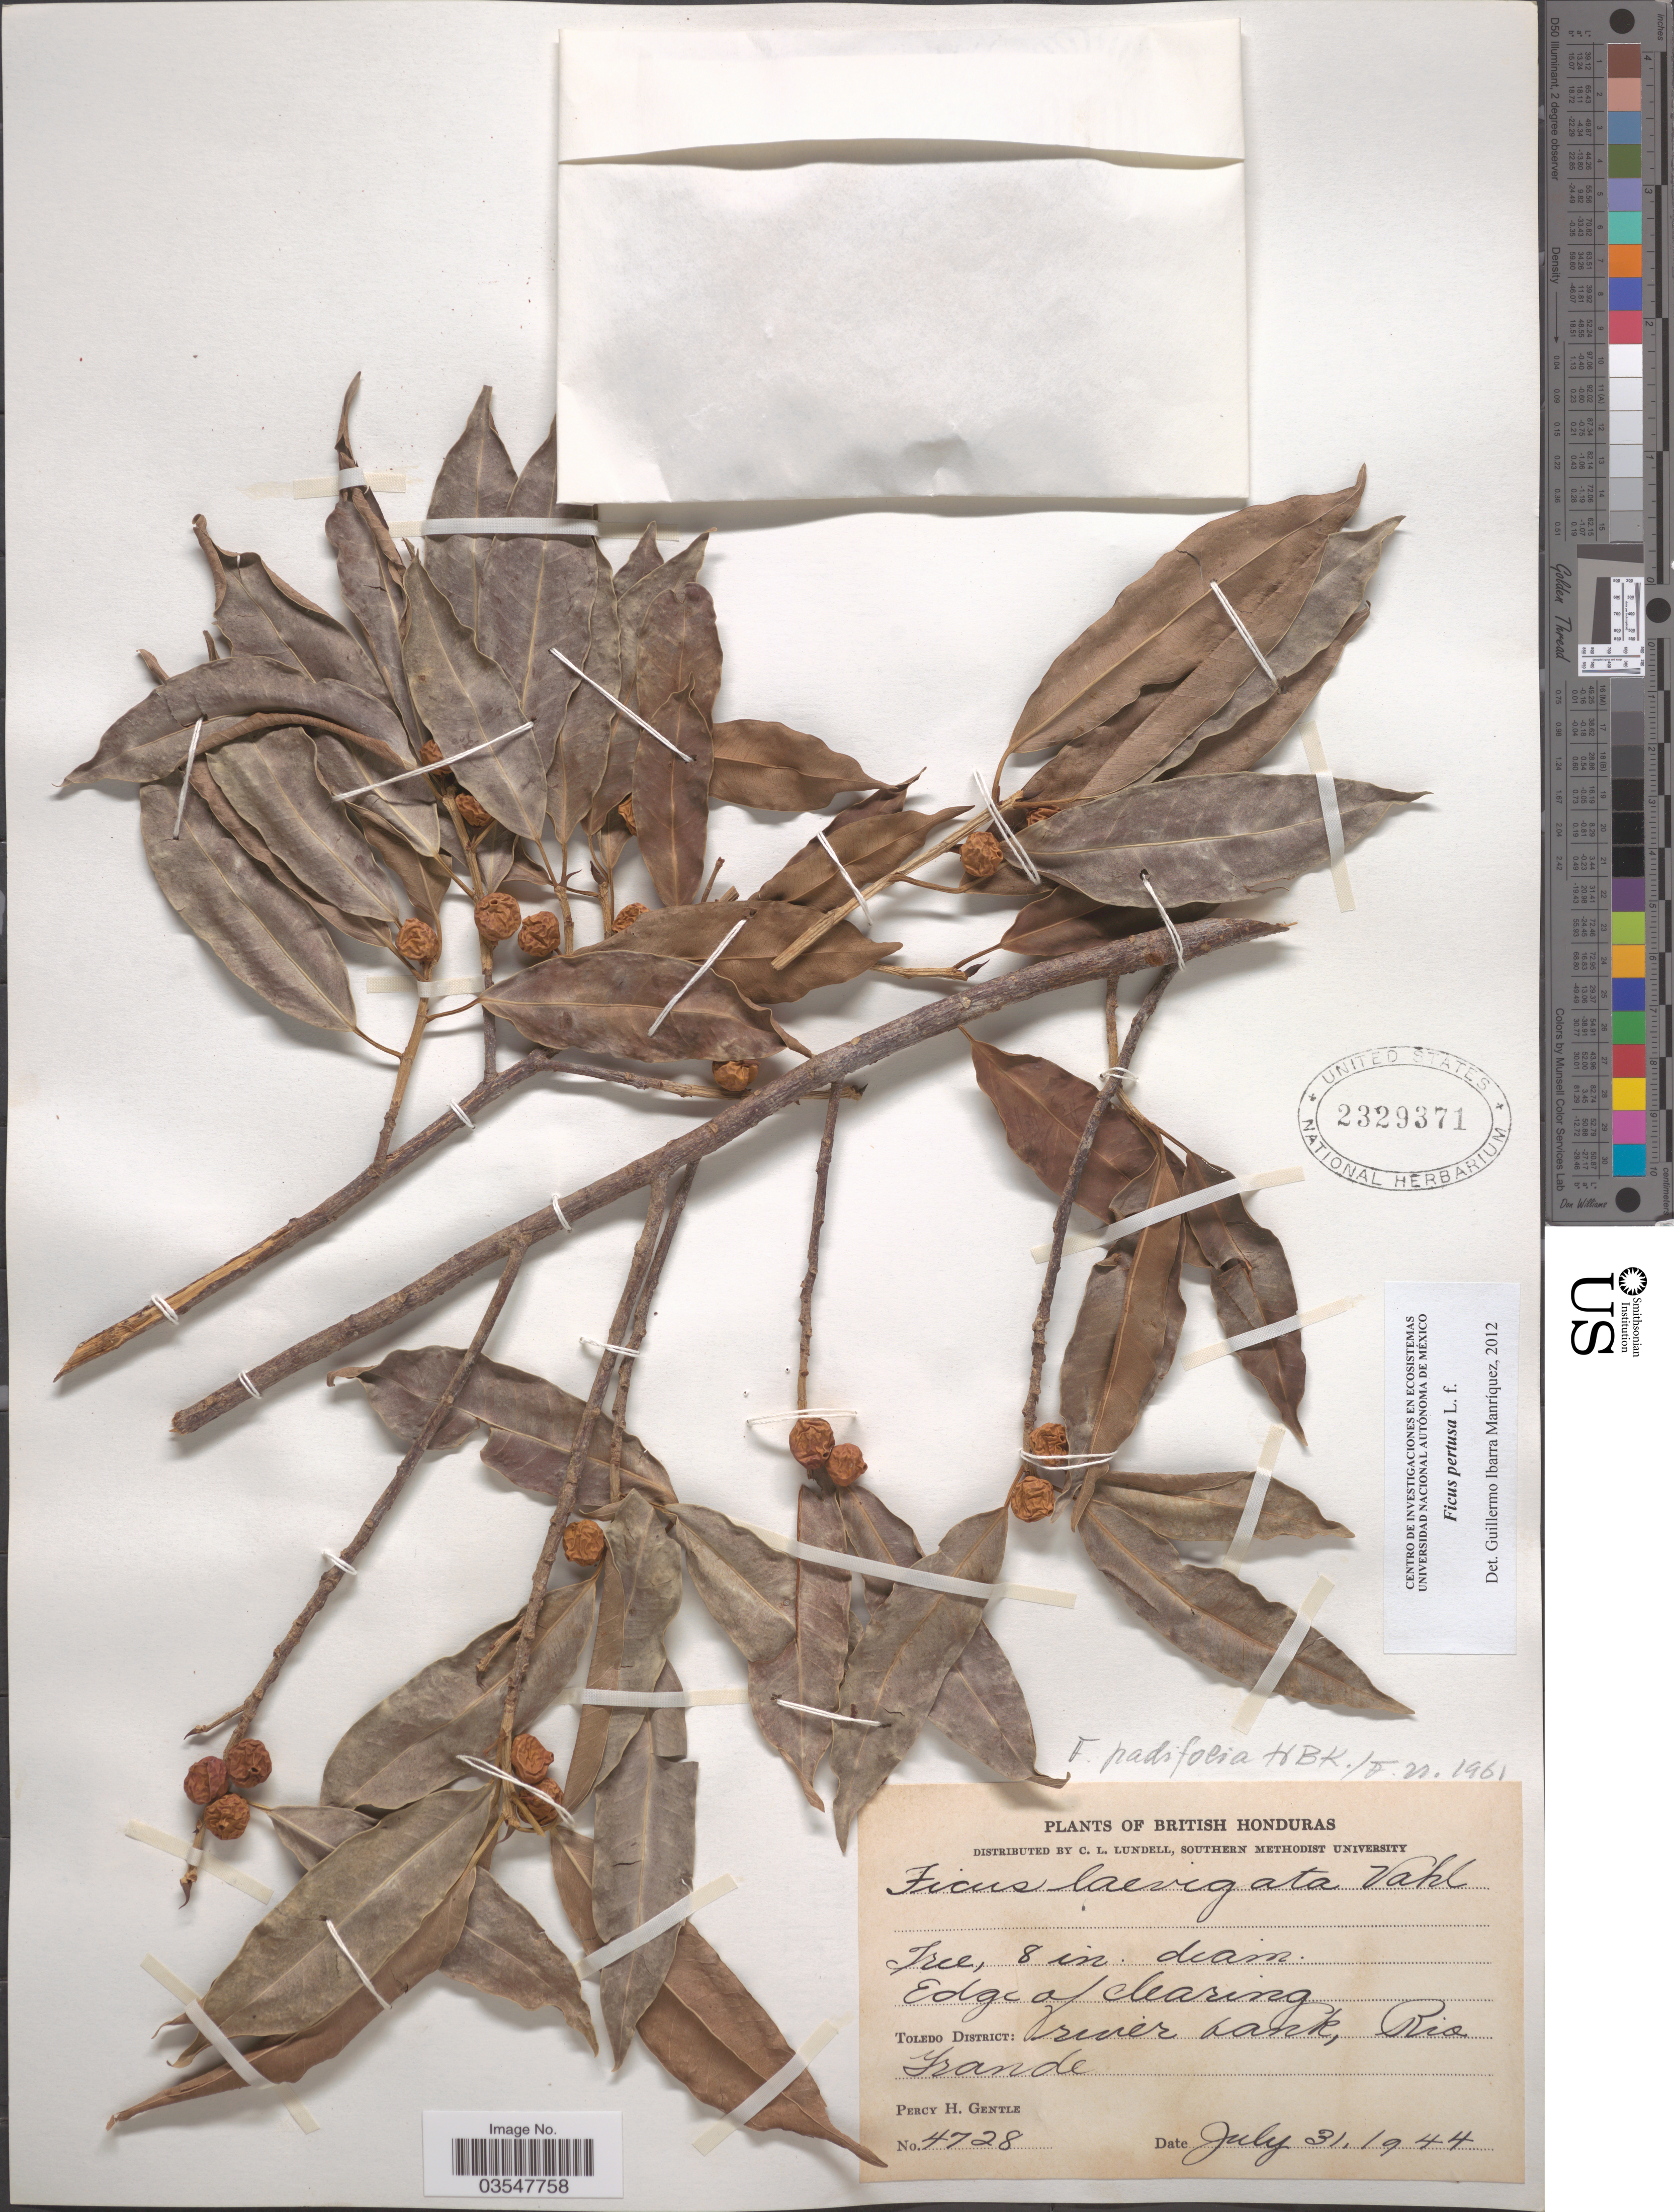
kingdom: Plantae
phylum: Tracheophyta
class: Magnoliopsida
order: Rosales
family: Moraceae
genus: Ficus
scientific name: Ficus pertusa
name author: L. f.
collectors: P. H. Gentle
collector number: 4728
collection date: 1944-07-31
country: Belize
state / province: Toledo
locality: British Honduras. Edge of clearing. Toledo District: river bank, Rio Grande.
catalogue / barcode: US 2329371